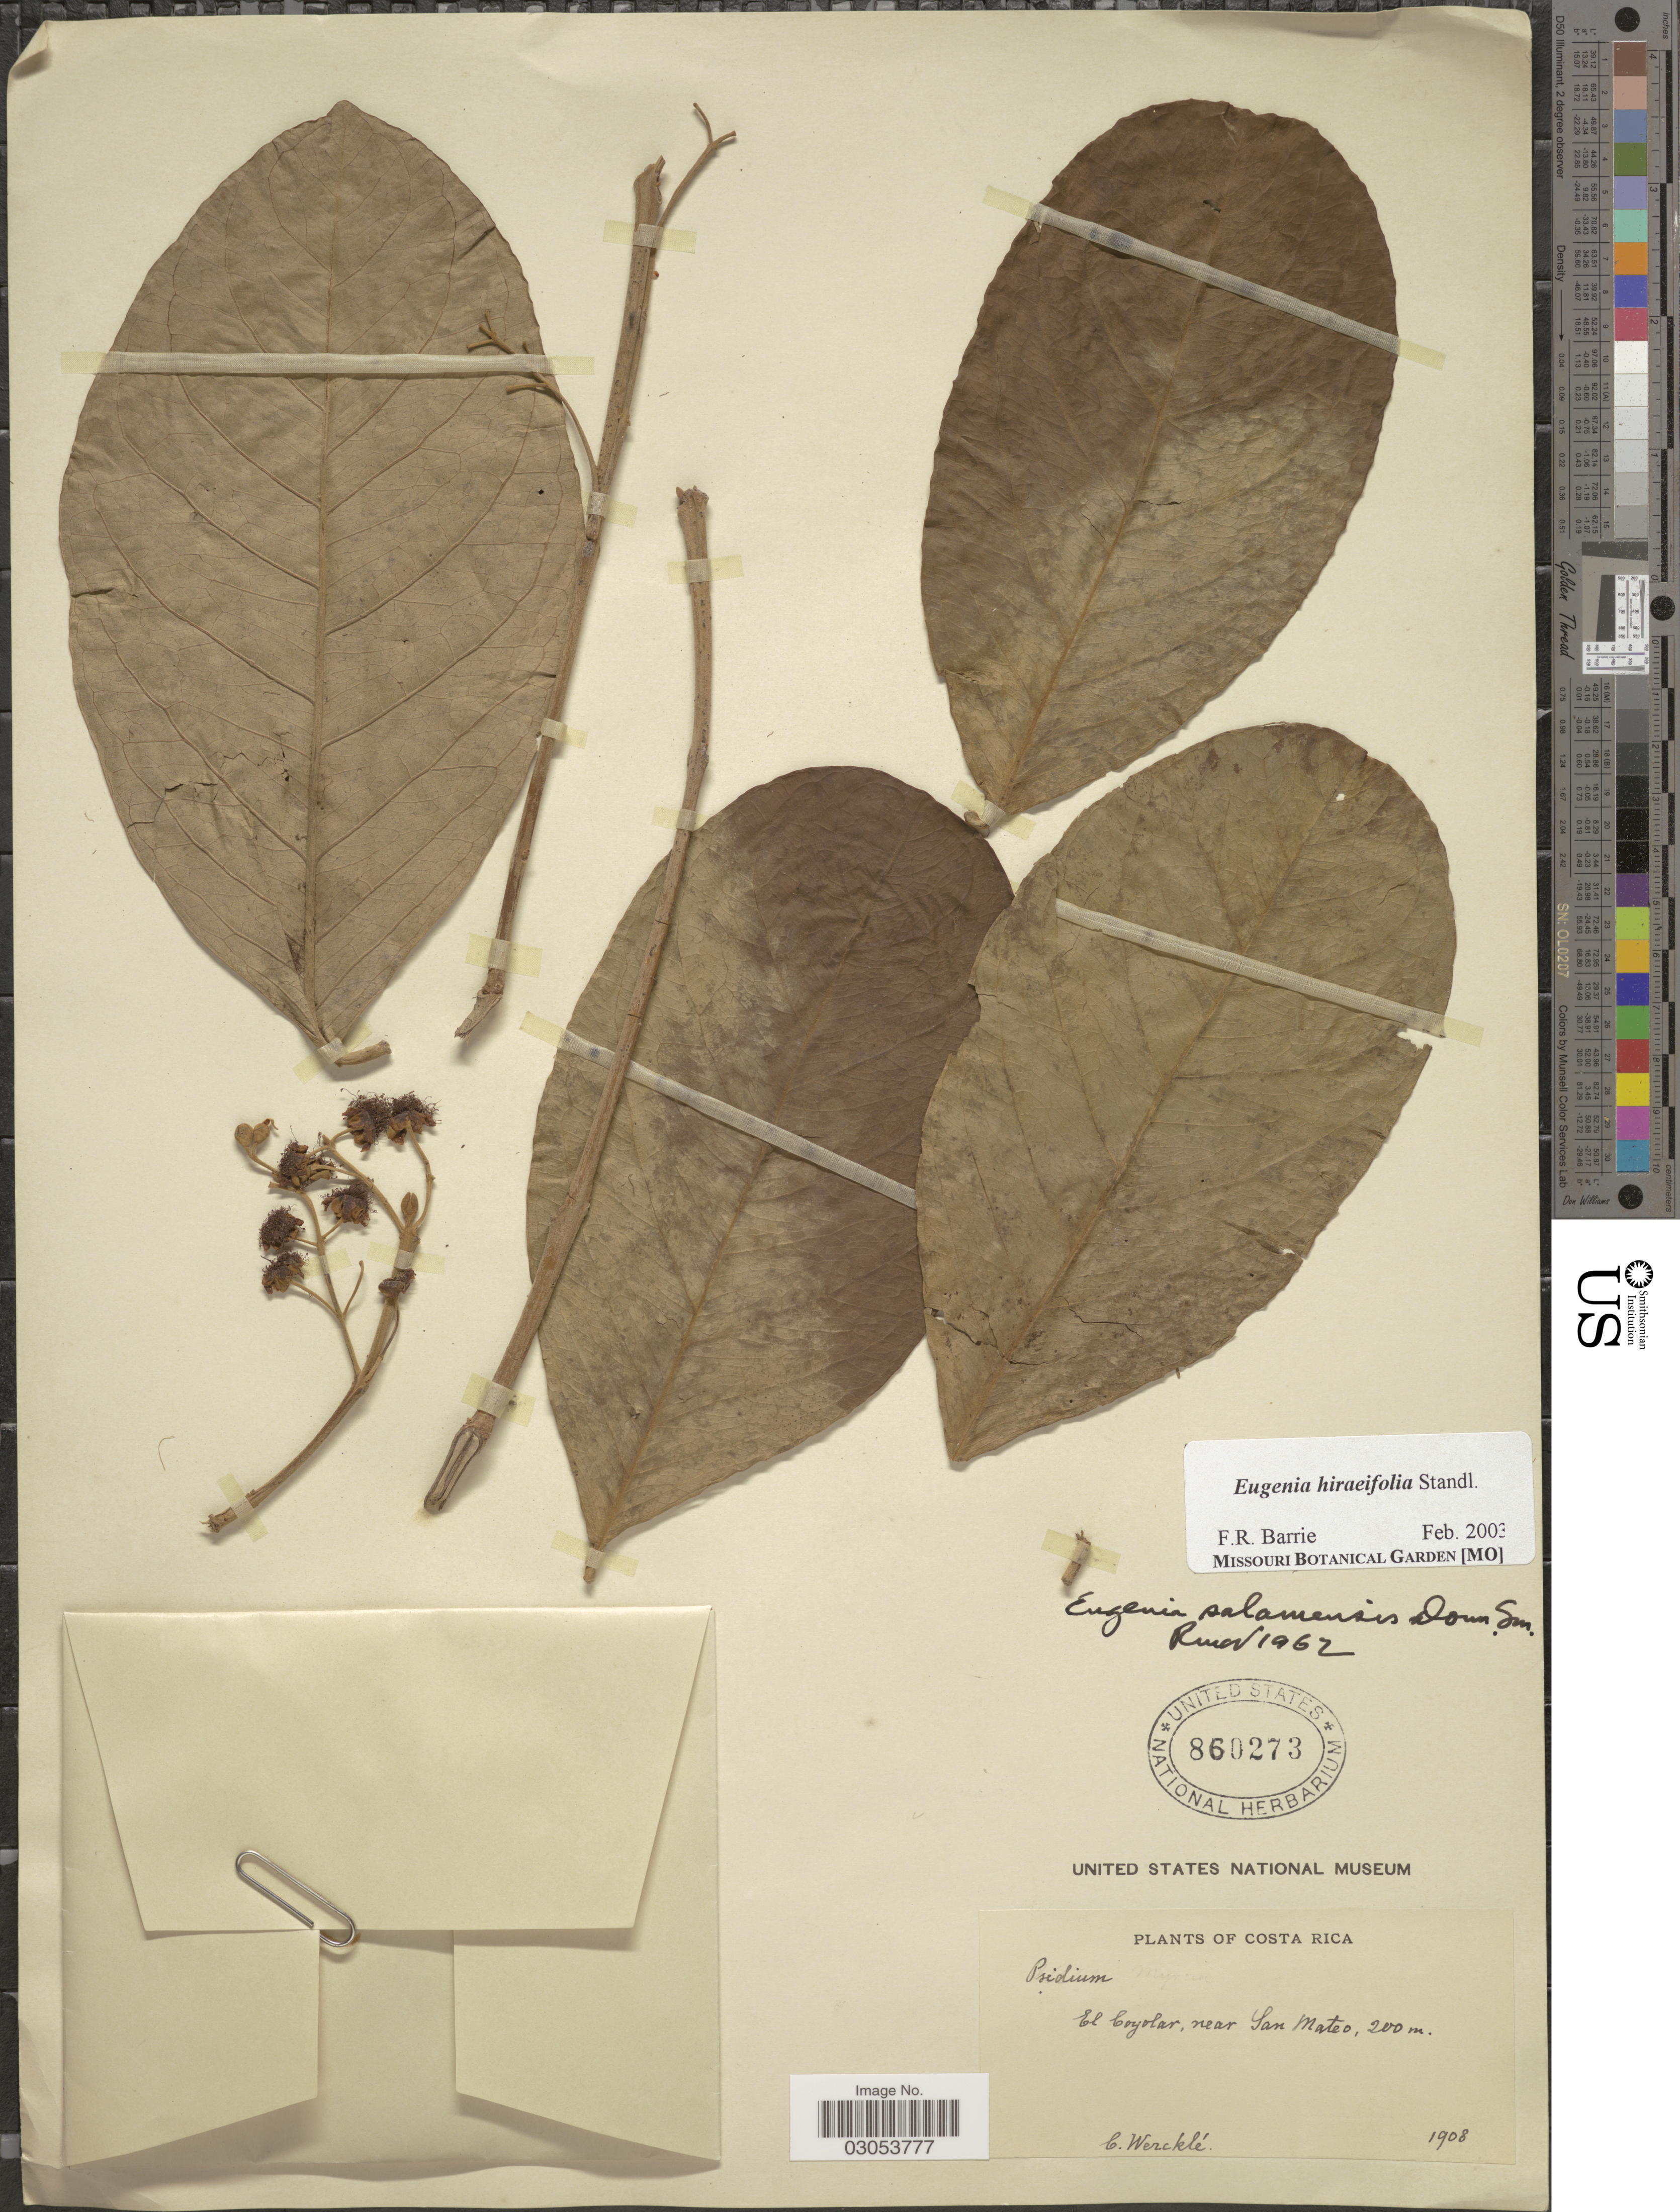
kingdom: Plantae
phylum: Tracheophyta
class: Magnoliopsida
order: Myrtales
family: Myrtaceae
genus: Eugenia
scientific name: Eugenia hiraeifolia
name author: Standl.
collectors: C. Wercklé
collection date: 1908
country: Costa Rica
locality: El Coyolar, near San Mateo.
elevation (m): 200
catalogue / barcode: US 860273